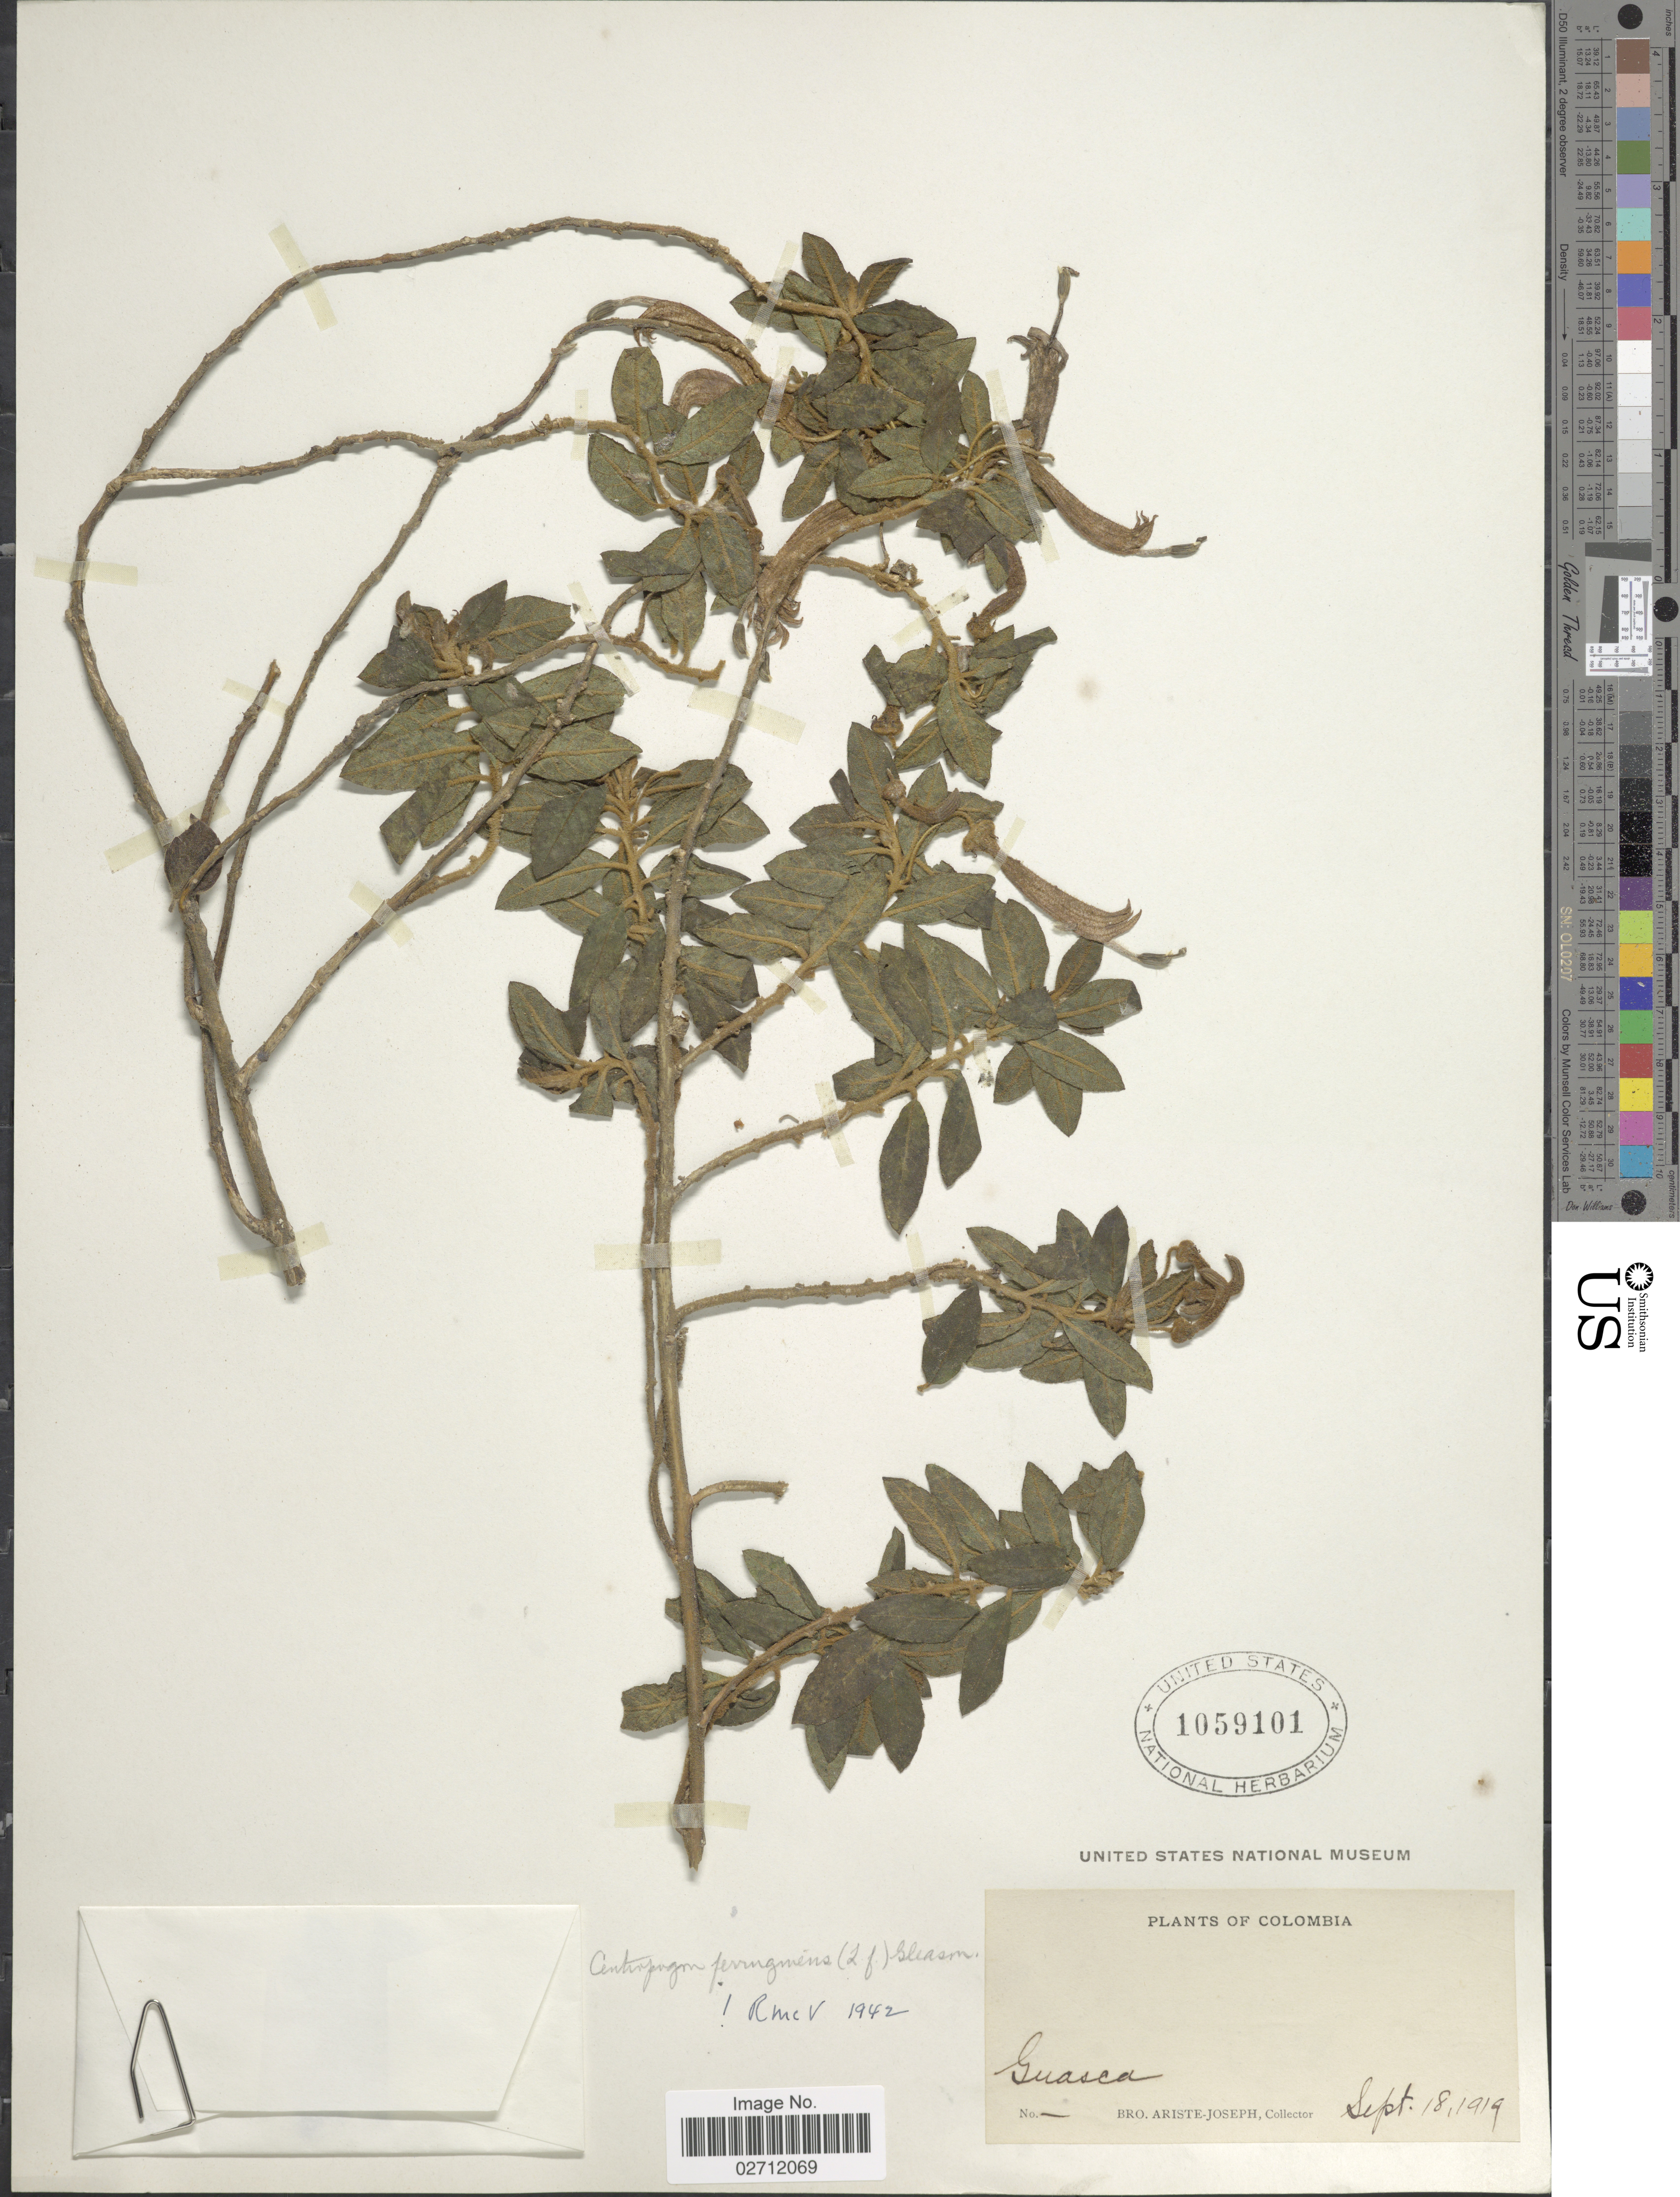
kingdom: Plantae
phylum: Tracheophyta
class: Magnoliopsida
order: Asterales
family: Campanulaceae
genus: Centropogon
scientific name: Centropogon ferrugineus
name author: (L. f.) Gleason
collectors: Bro. Ariste-Joseph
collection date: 1919-09-18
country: Colombia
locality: Guasca.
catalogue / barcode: US 1059101